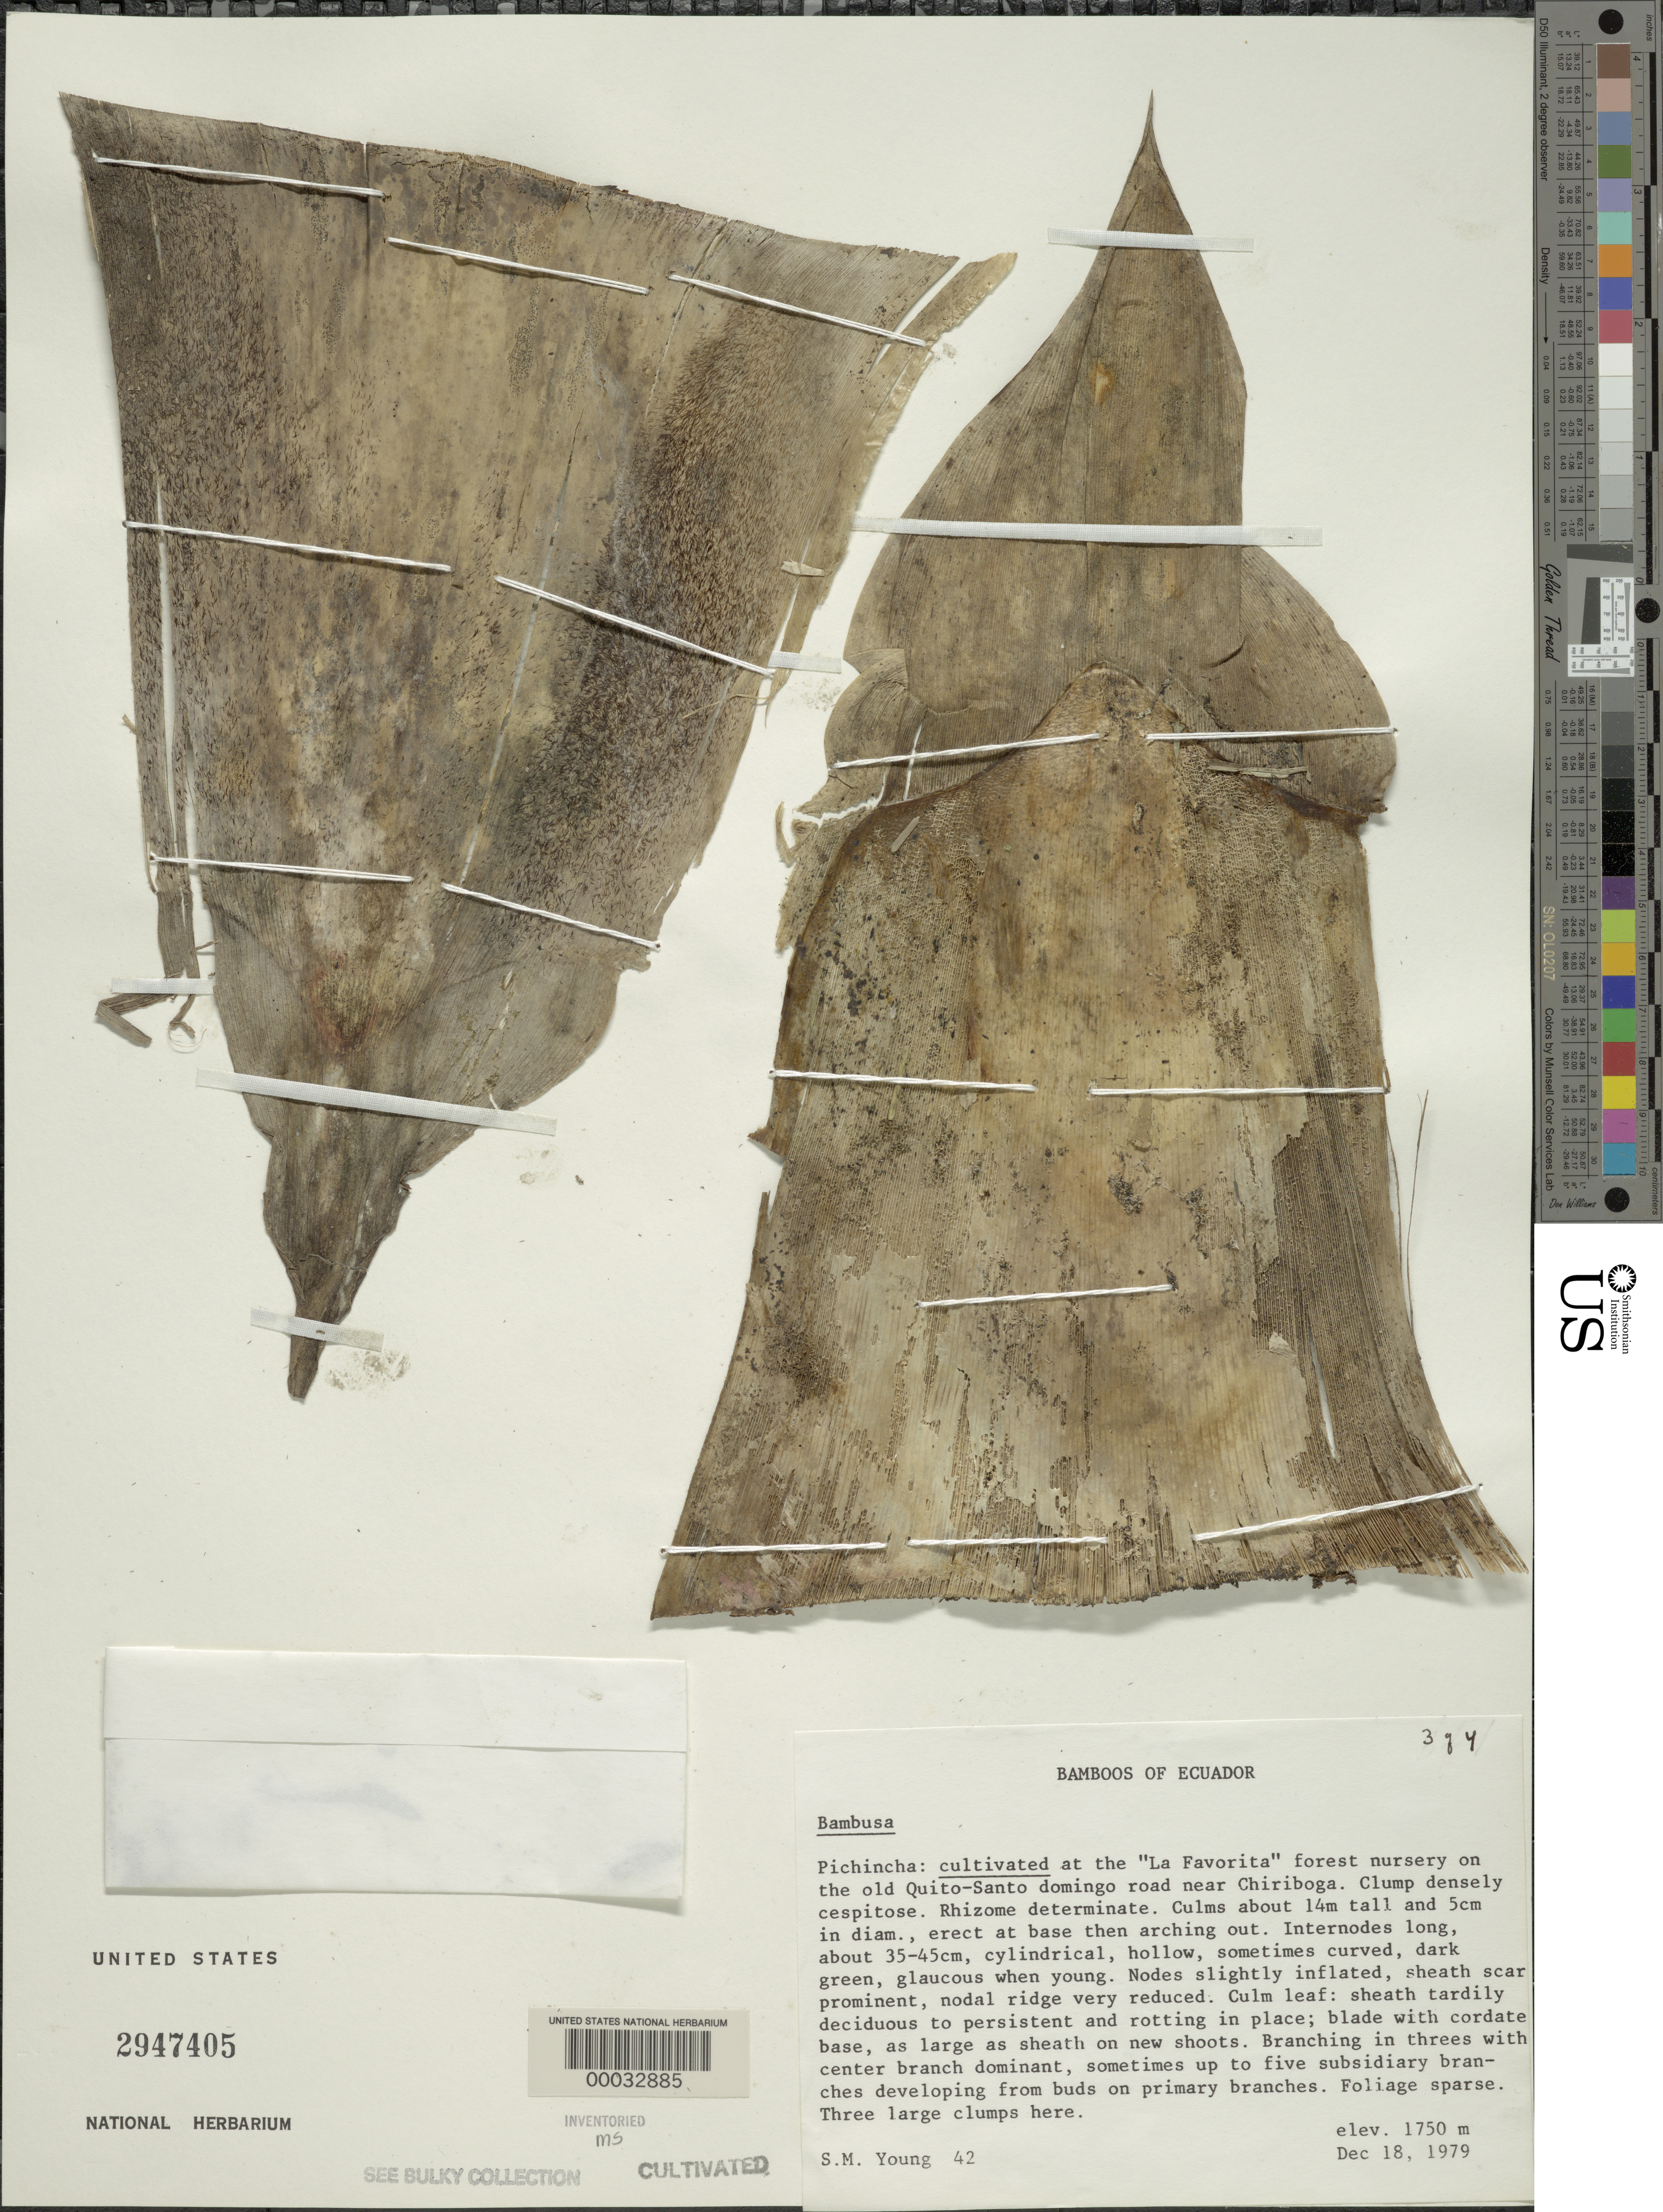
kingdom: Plantae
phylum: Tracheophyta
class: Liliopsida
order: Poales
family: Poaceae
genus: Bambusa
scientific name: Bambusa tulda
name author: Roxb.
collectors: S. Young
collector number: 42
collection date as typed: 18 Dec 1979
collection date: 1979-12-18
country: Ecuador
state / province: Pichincha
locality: La favorita forest nursery-chiriboga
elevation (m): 1750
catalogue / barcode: US 2947405